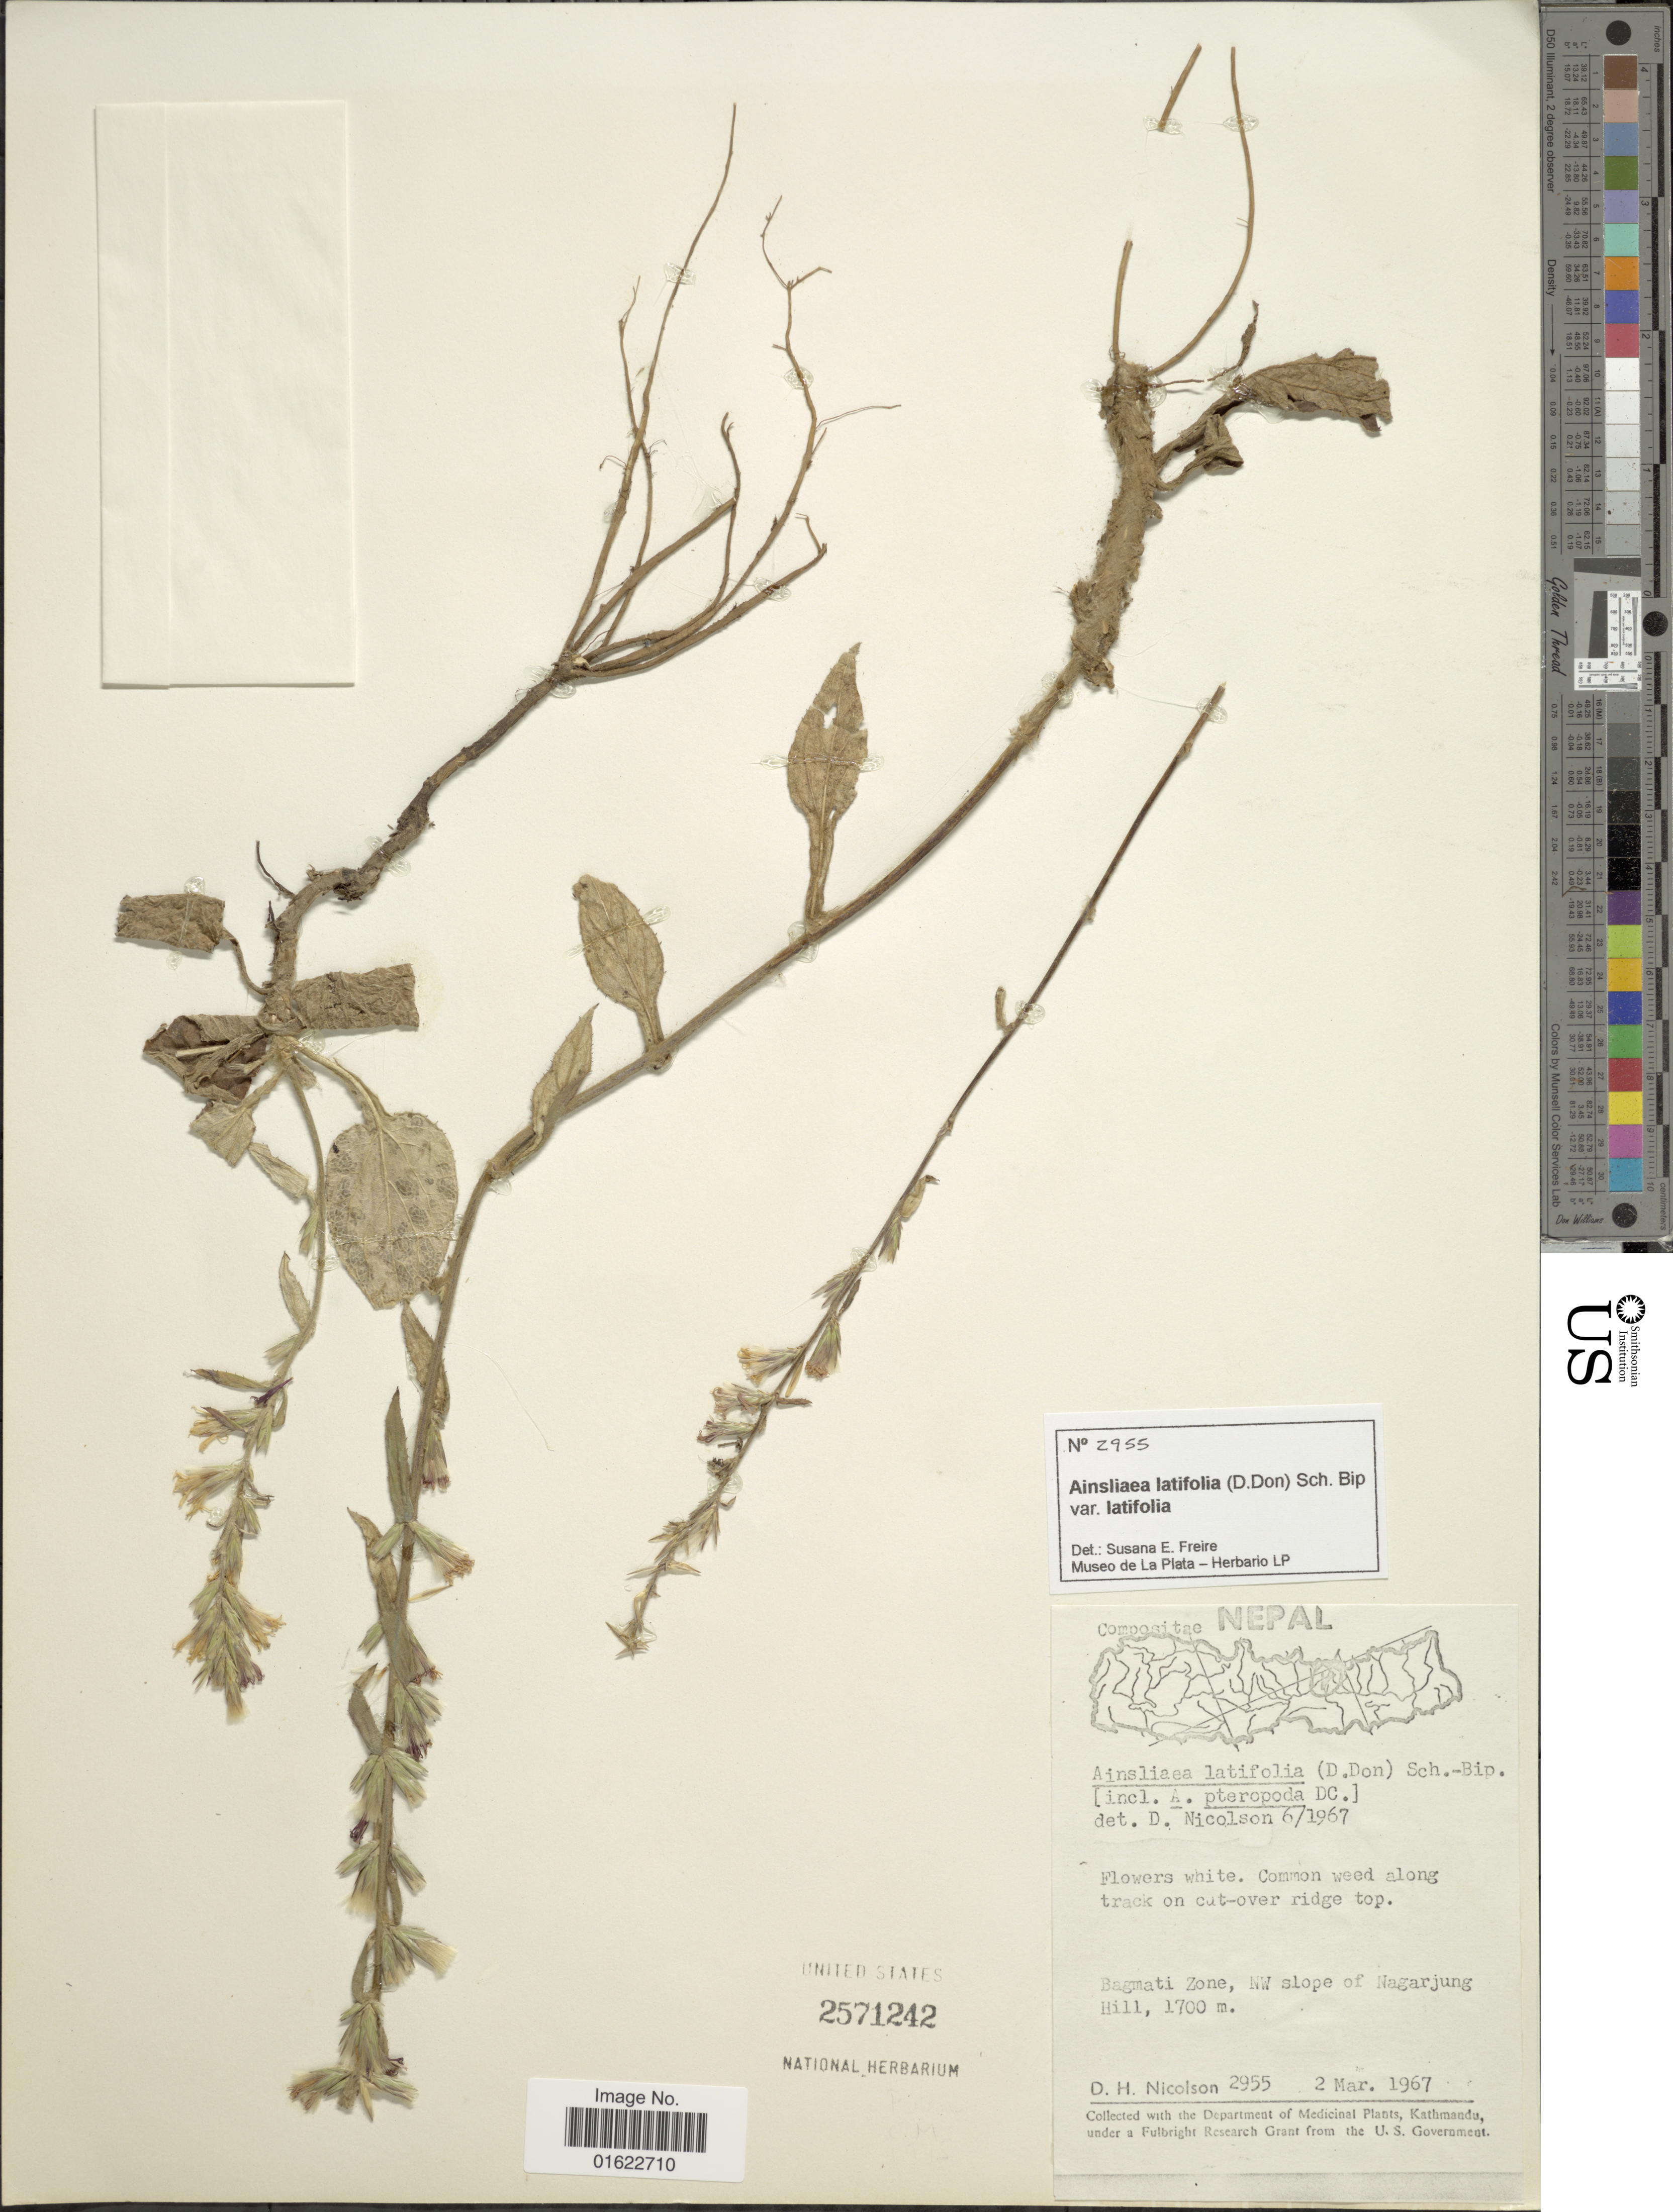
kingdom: Plantae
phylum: Tracheophyta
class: Magnoliopsida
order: Asterales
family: Asteraceae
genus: Ainsliaea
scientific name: Ainsliaea latifolia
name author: (D. Don) Sch. Bip.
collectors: D. H. Nicolson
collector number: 2955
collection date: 1967-03-02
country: Nepal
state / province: Bagmati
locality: Bagmati Zone, NW slope of Nagarjung Hill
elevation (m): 1700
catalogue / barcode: US 2571242